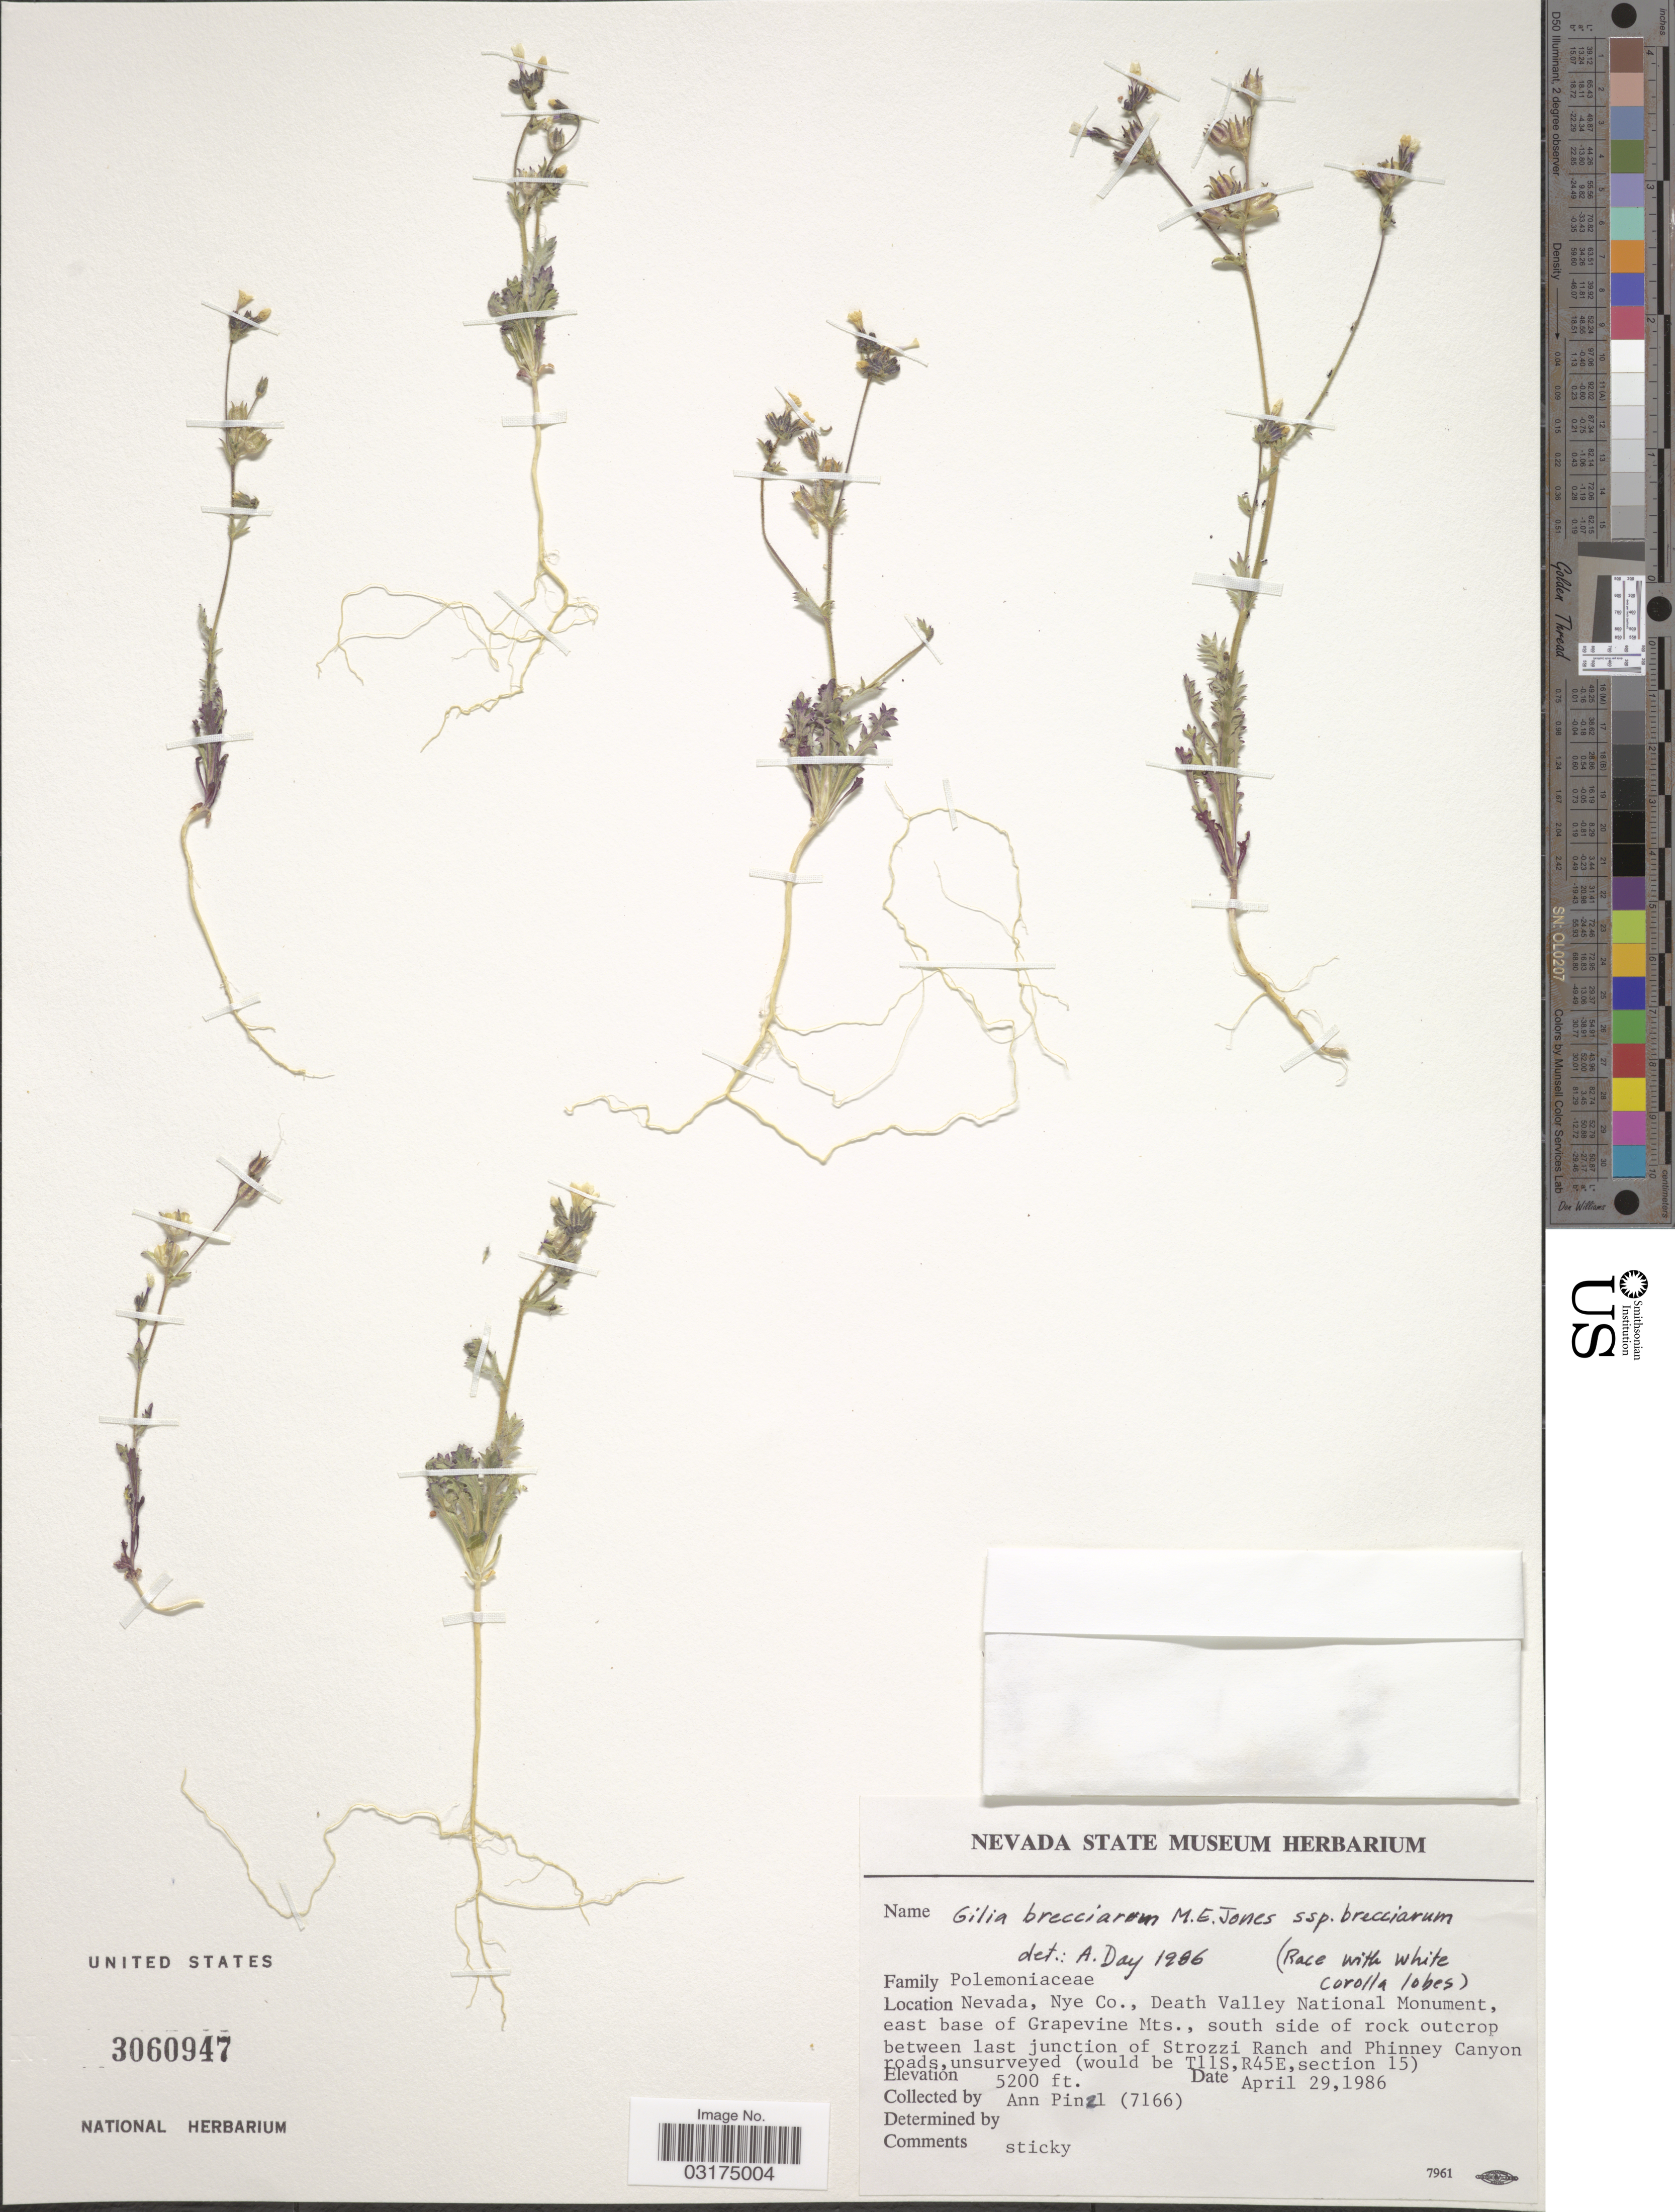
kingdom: Plantae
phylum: Tracheophyta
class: Magnoliopsida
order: Ericales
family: Polemoniaceae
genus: Gilia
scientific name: Gilia brecciarum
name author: M.E. Jones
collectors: A. Pinzl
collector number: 7166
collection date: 1986-04-29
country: United States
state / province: Nevada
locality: Nye Co., Death Valley National Monument, east base of Grapevine Mts., south side of rock outcrop between last junction of Strozzi Ranch and Phinney Canyon roads, unsurveyed (would be T11S, R45E, section 15).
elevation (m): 1585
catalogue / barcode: US 3060947